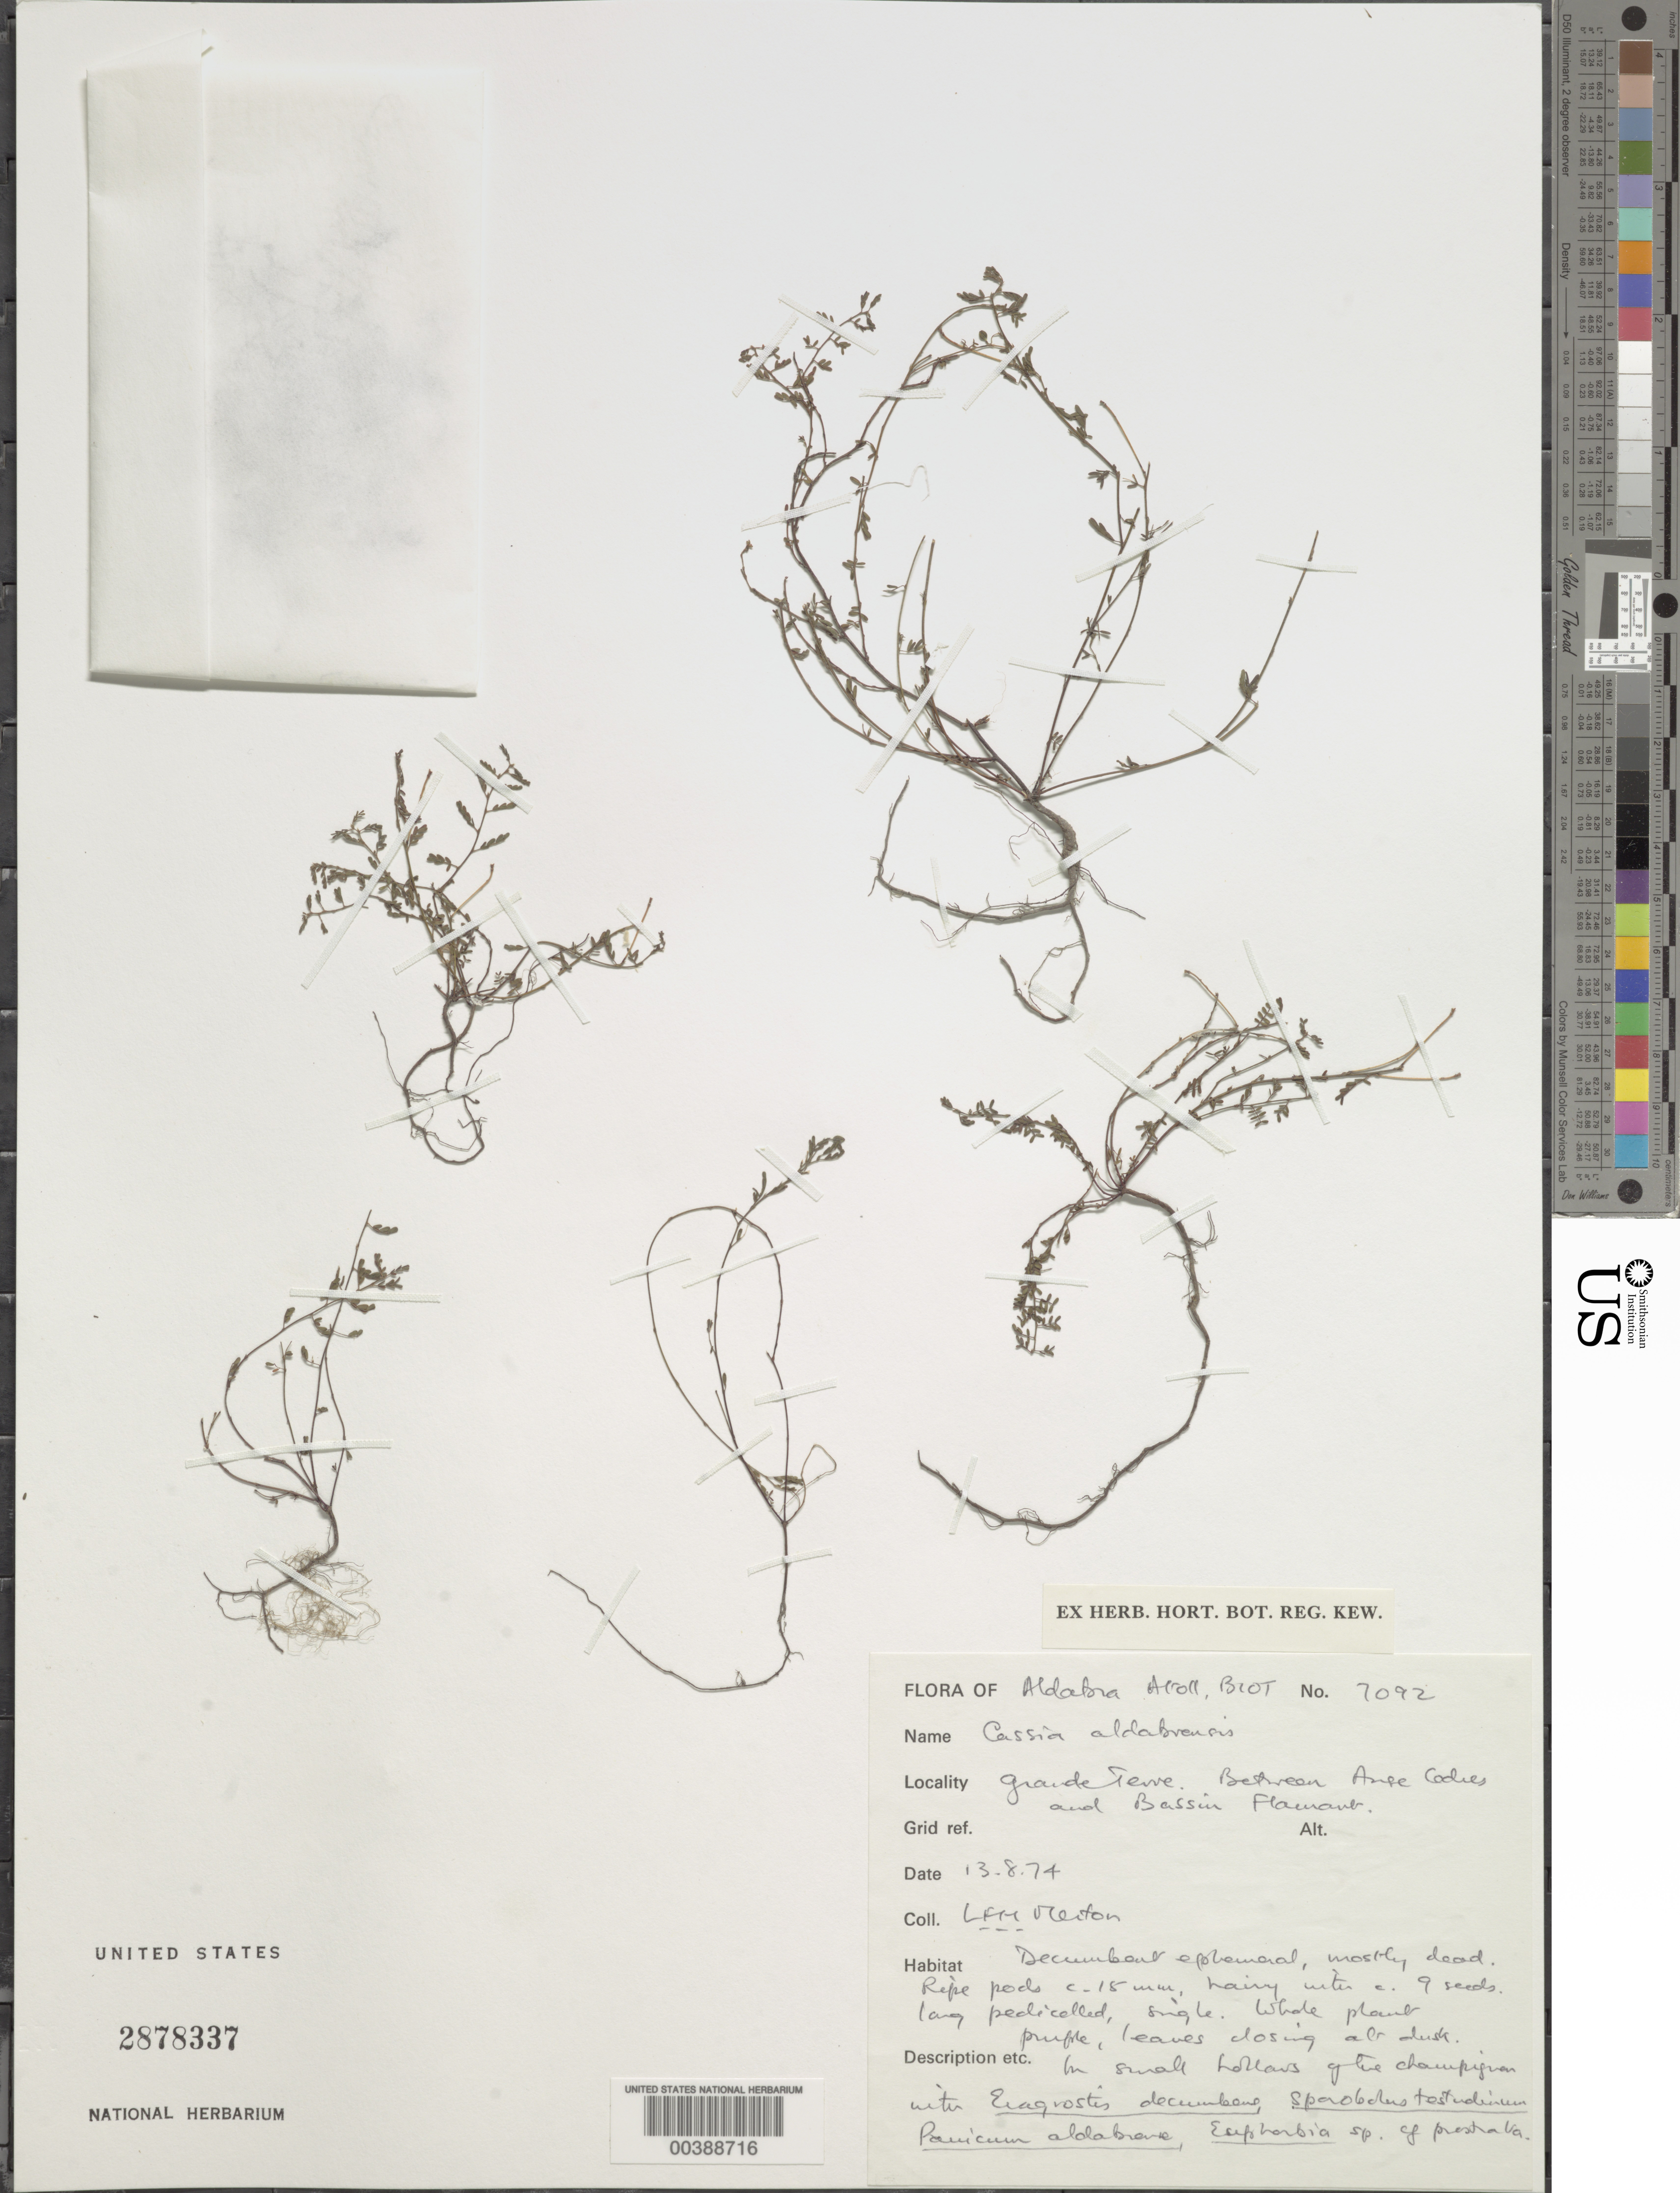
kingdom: Plantae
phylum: Tracheophyta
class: Magnoliopsida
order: Fabales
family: Fabaceae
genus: Chamaecrista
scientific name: Chamaecrista aldabrensis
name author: (Hemsl.) Friedmann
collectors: L. Merton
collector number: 7092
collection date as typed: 13 Aug 1974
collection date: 1974-08-13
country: Seychelles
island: Aldabra Atoll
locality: Biot; Grande Terre; between Ante Codies and Bassin Flamant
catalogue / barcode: US 2878337